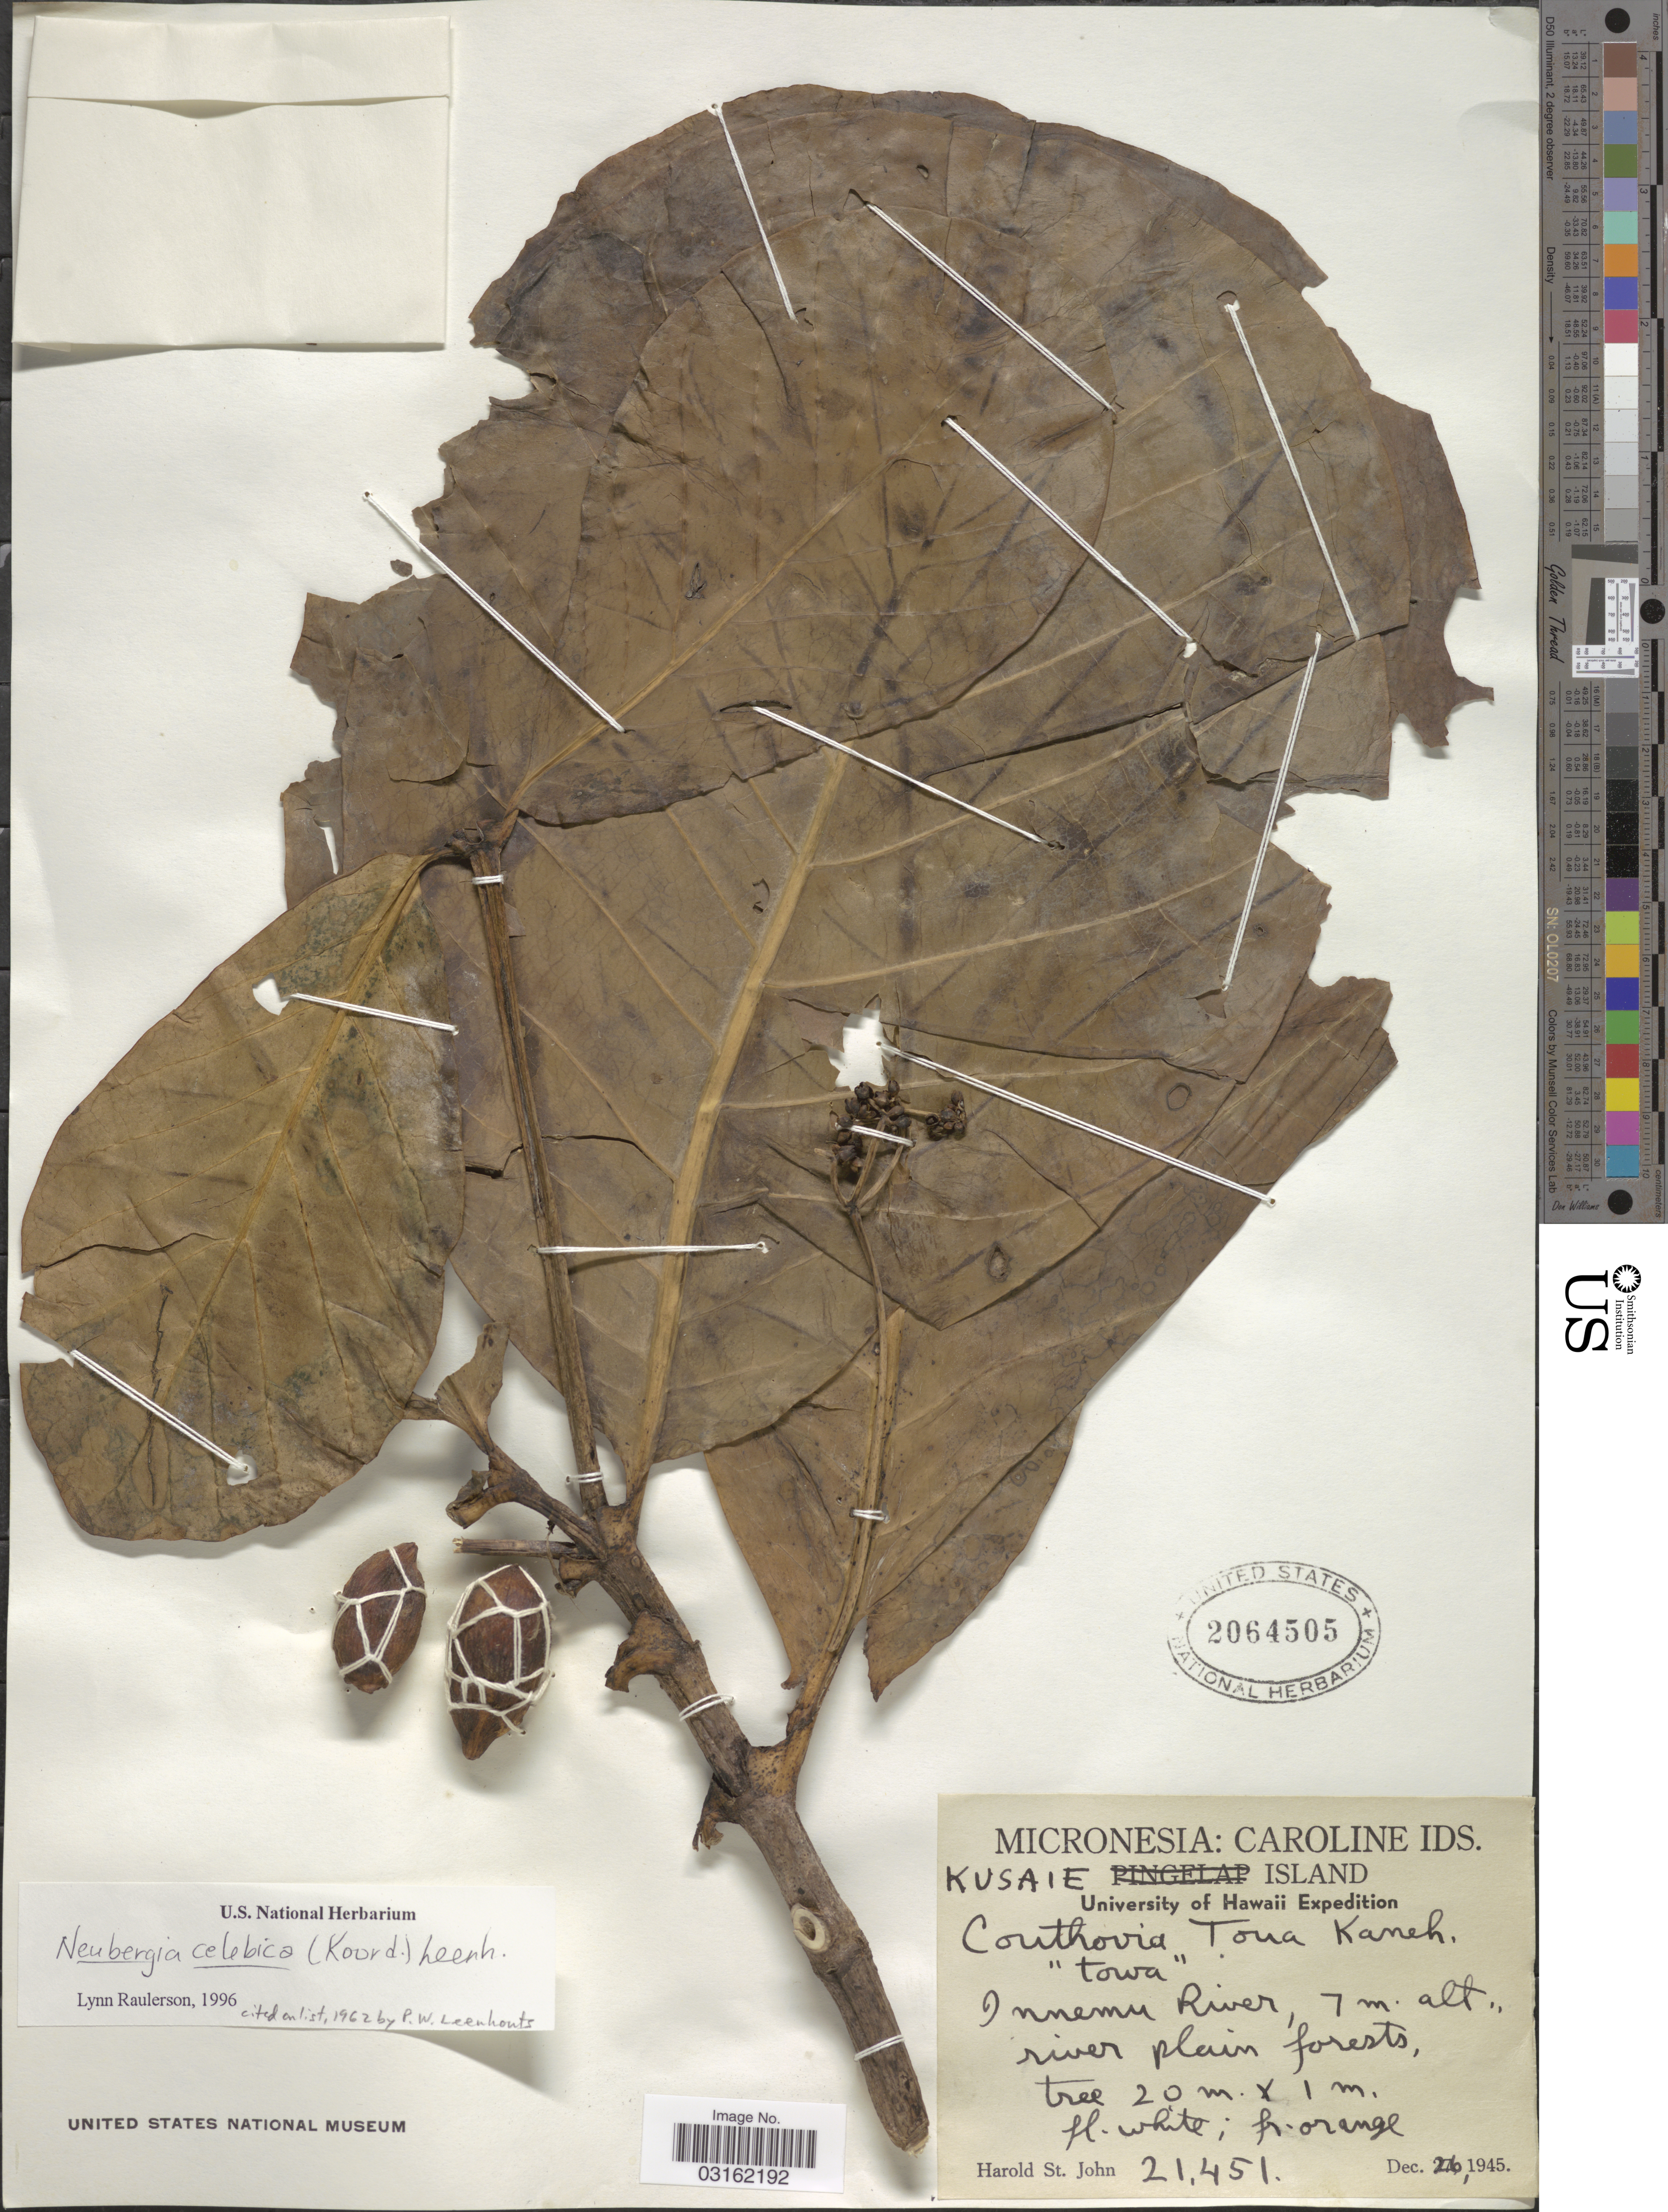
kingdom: Plantae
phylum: Tracheophyta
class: Magnoliopsida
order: Gentianales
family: Loganiaceae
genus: Neuburgia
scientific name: Neuburgia celebica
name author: (Koord.) Leenh.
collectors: H. St. John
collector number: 21451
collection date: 1945-12-26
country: Micronesia, Federated States of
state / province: Kosrae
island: Kosrae [Kusaie]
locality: Caroline Ids., Kusaie Island, Innemu [interpreted] River.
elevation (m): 7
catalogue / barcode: US 2064505